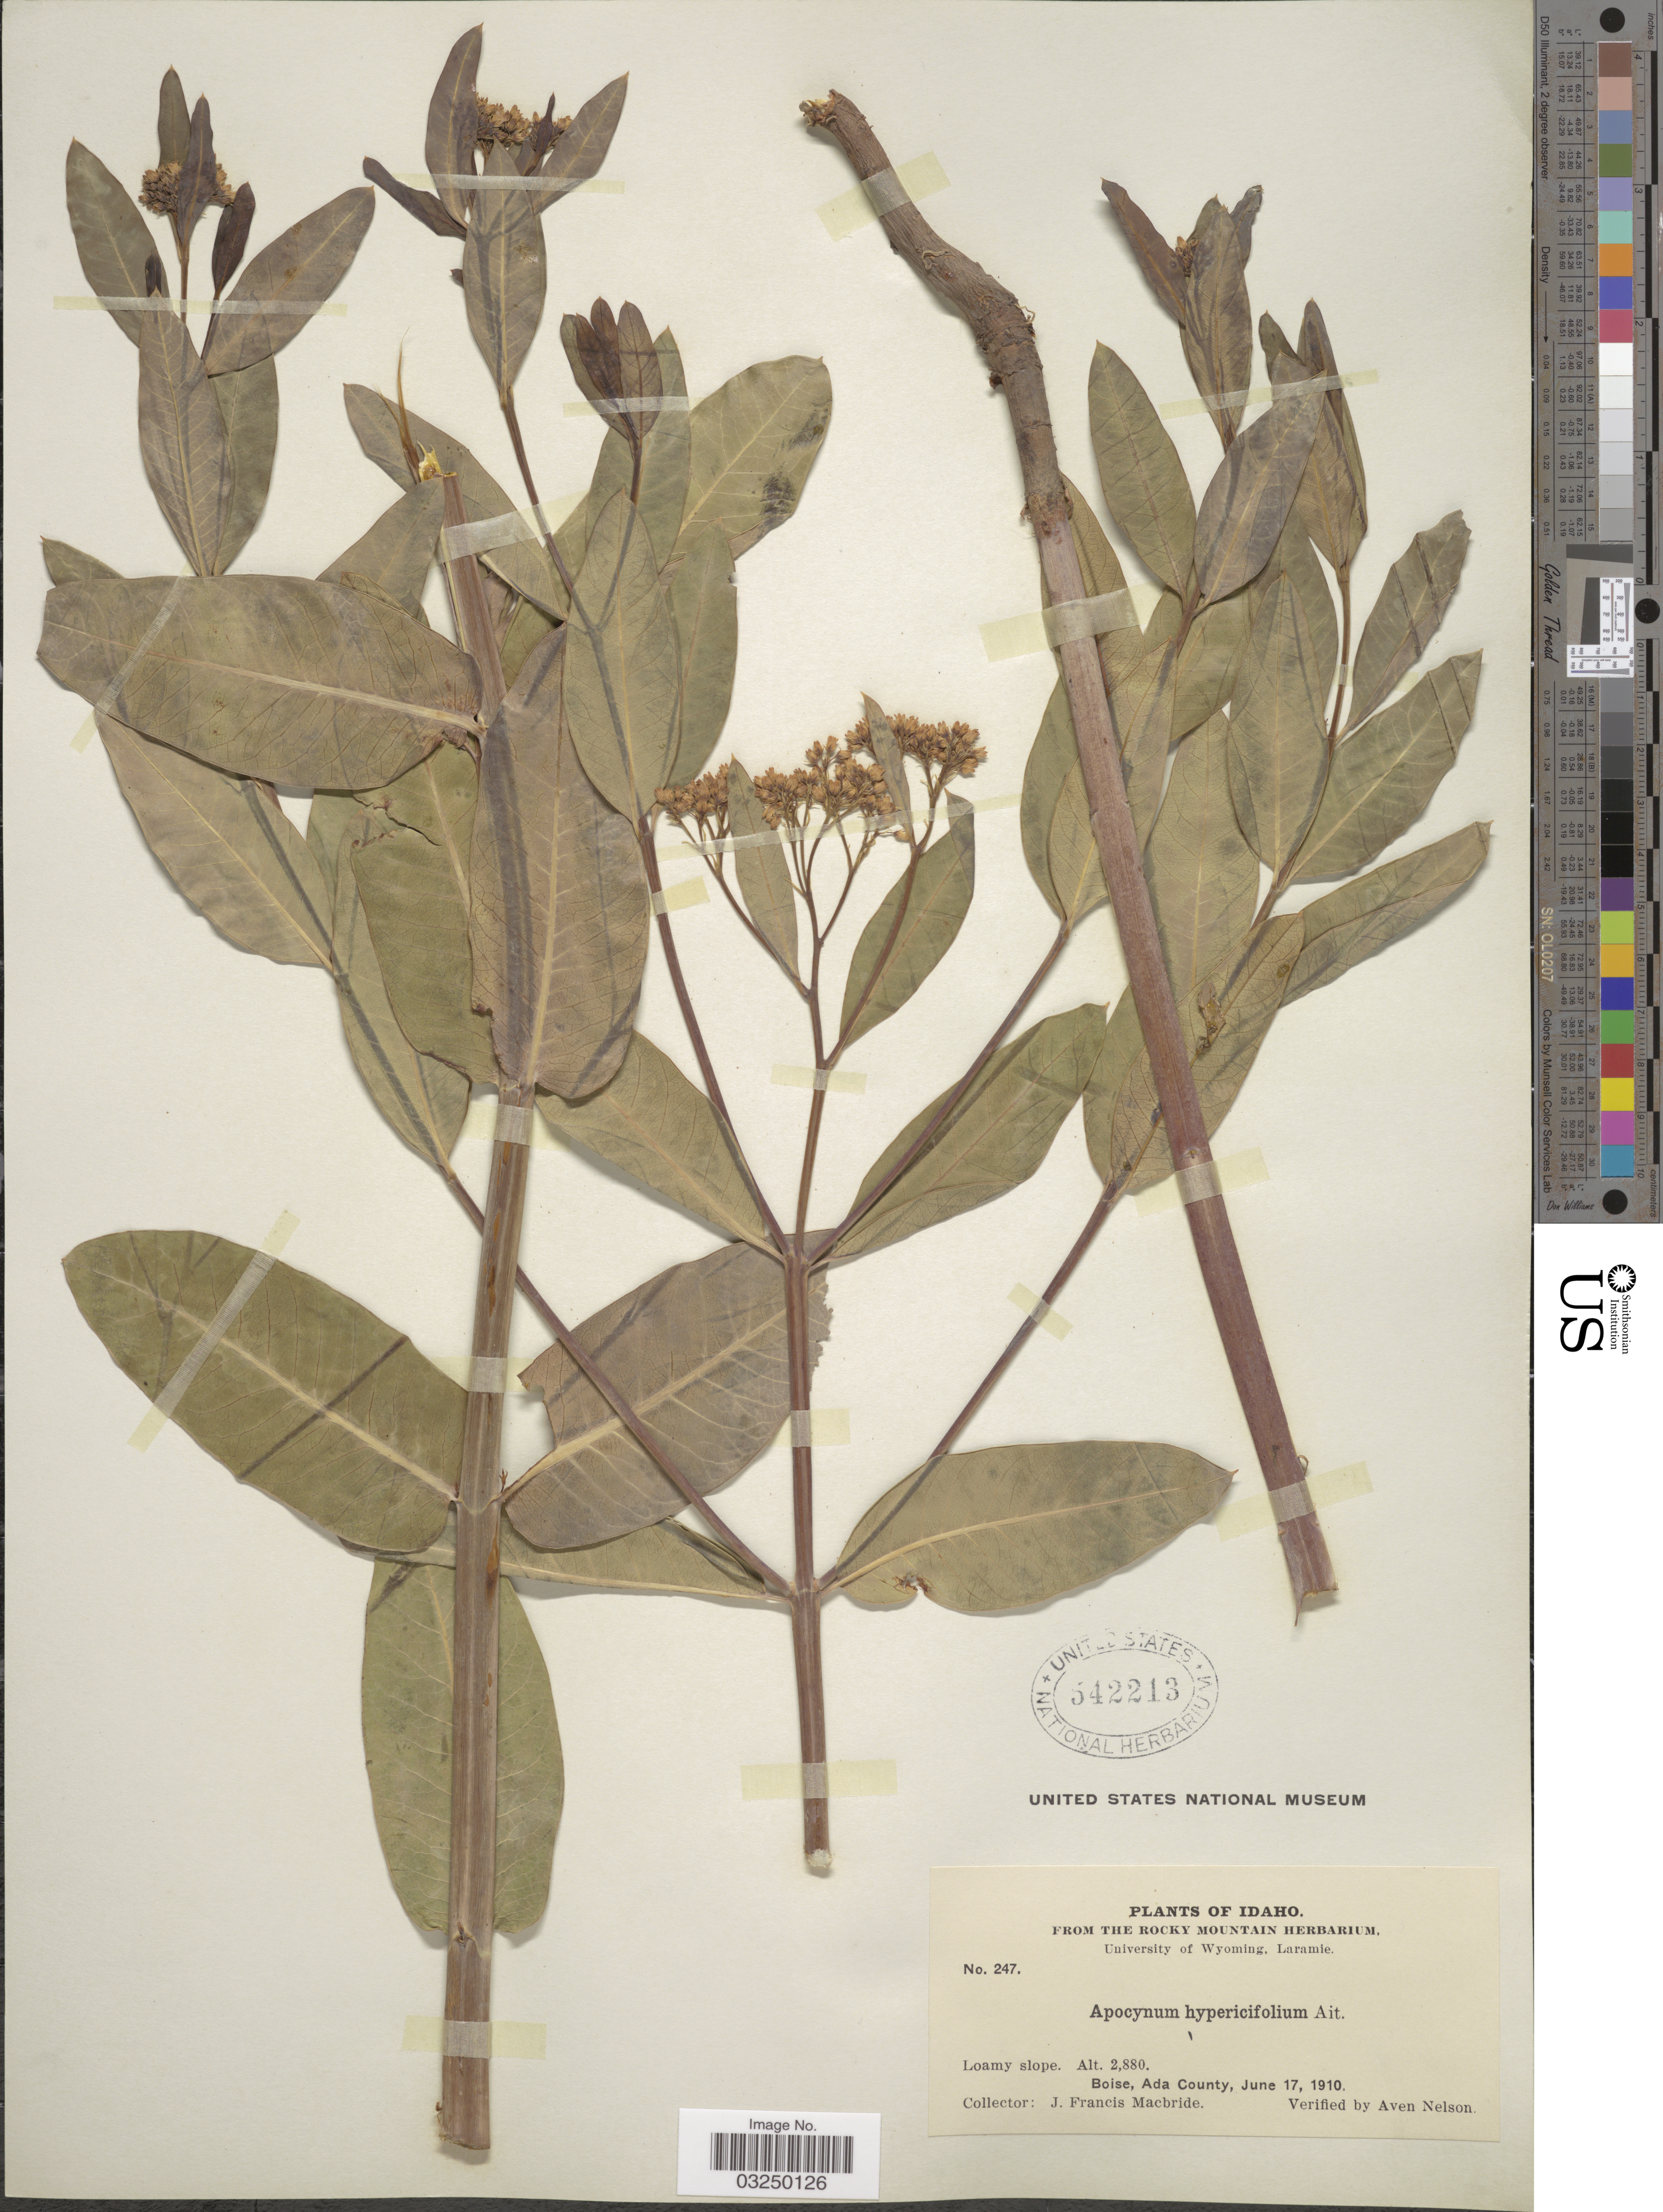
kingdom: Plantae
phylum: Tracheophyta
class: Magnoliopsida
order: Gentianales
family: Apocynaceae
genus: Apocynum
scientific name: Apocynum sibiricum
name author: Jacq.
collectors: J. F. Macbride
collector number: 247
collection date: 1910-06-17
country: United States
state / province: Idaho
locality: Boise, Ada County.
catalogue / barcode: US 542213